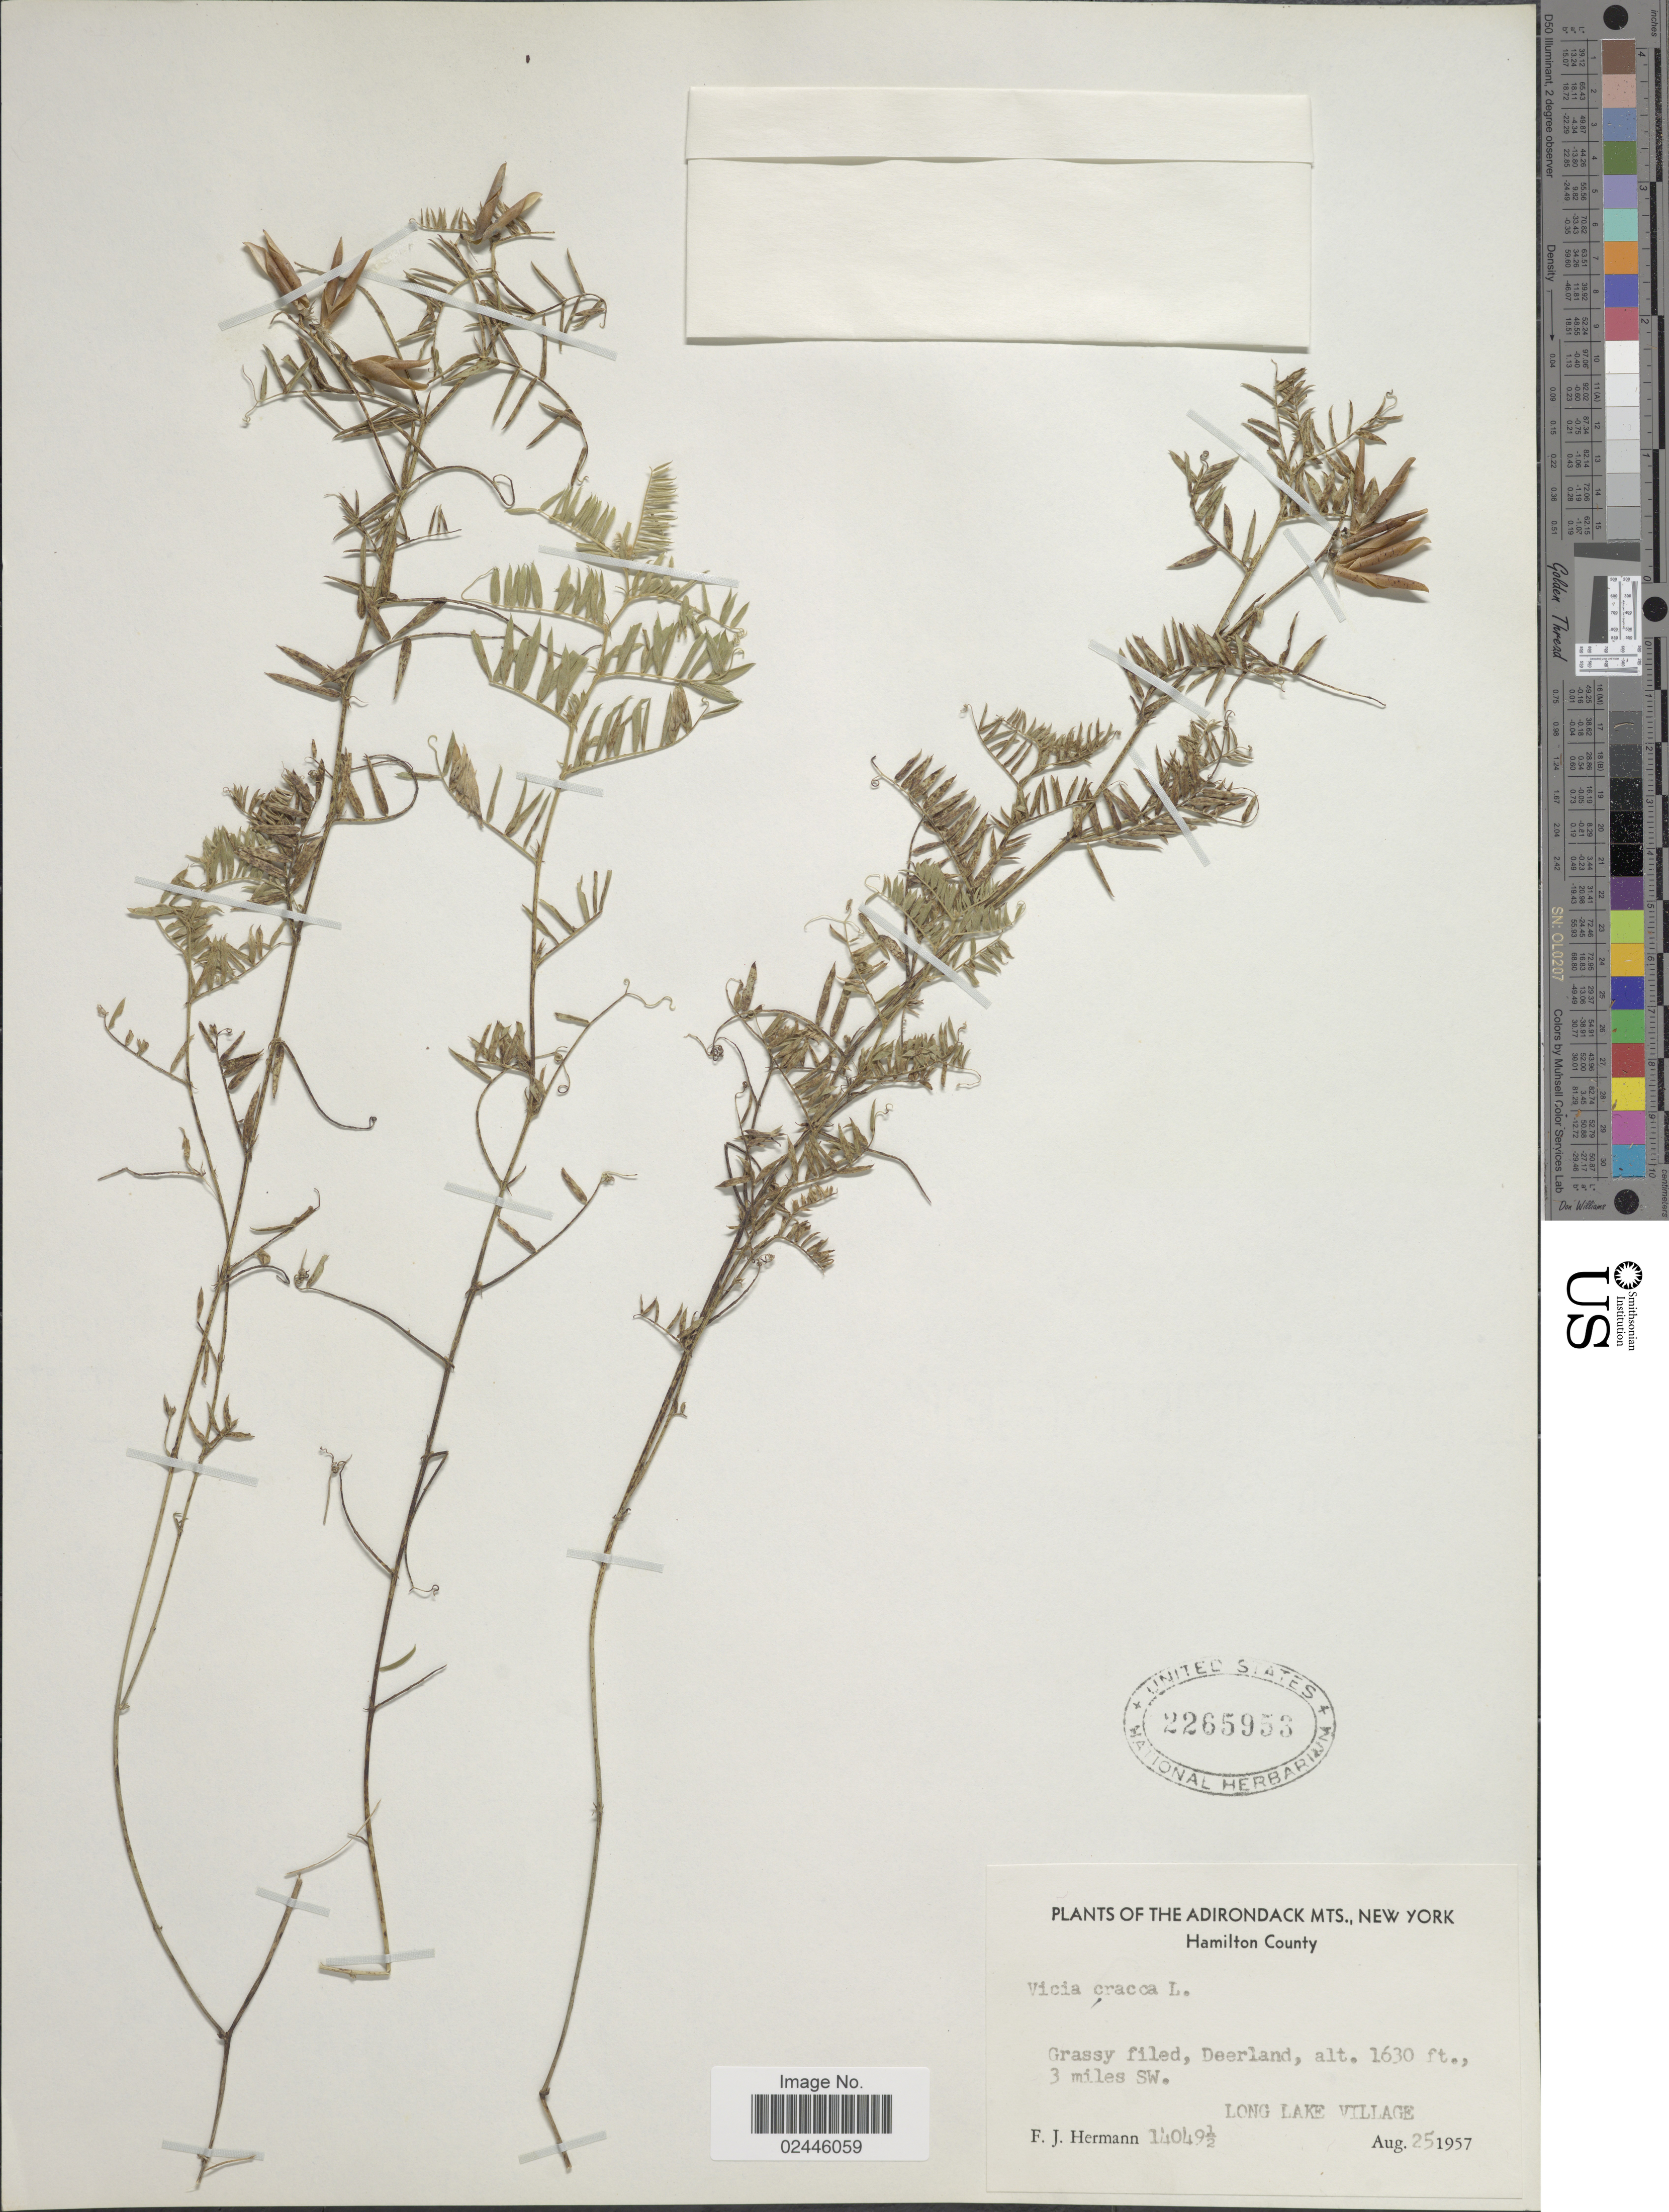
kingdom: Plantae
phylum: Tracheophyta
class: Magnoliopsida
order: Fabales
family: Fabaceae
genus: Vicia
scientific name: Vicia cracca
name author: L.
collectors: F. J. Hermann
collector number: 140491/2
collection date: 1957-08-25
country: United States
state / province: New York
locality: Adriondack Mts., Hamilton County, Grassy field, Deerland, 3 miles SW. Long Lake Village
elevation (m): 497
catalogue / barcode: US 2265953